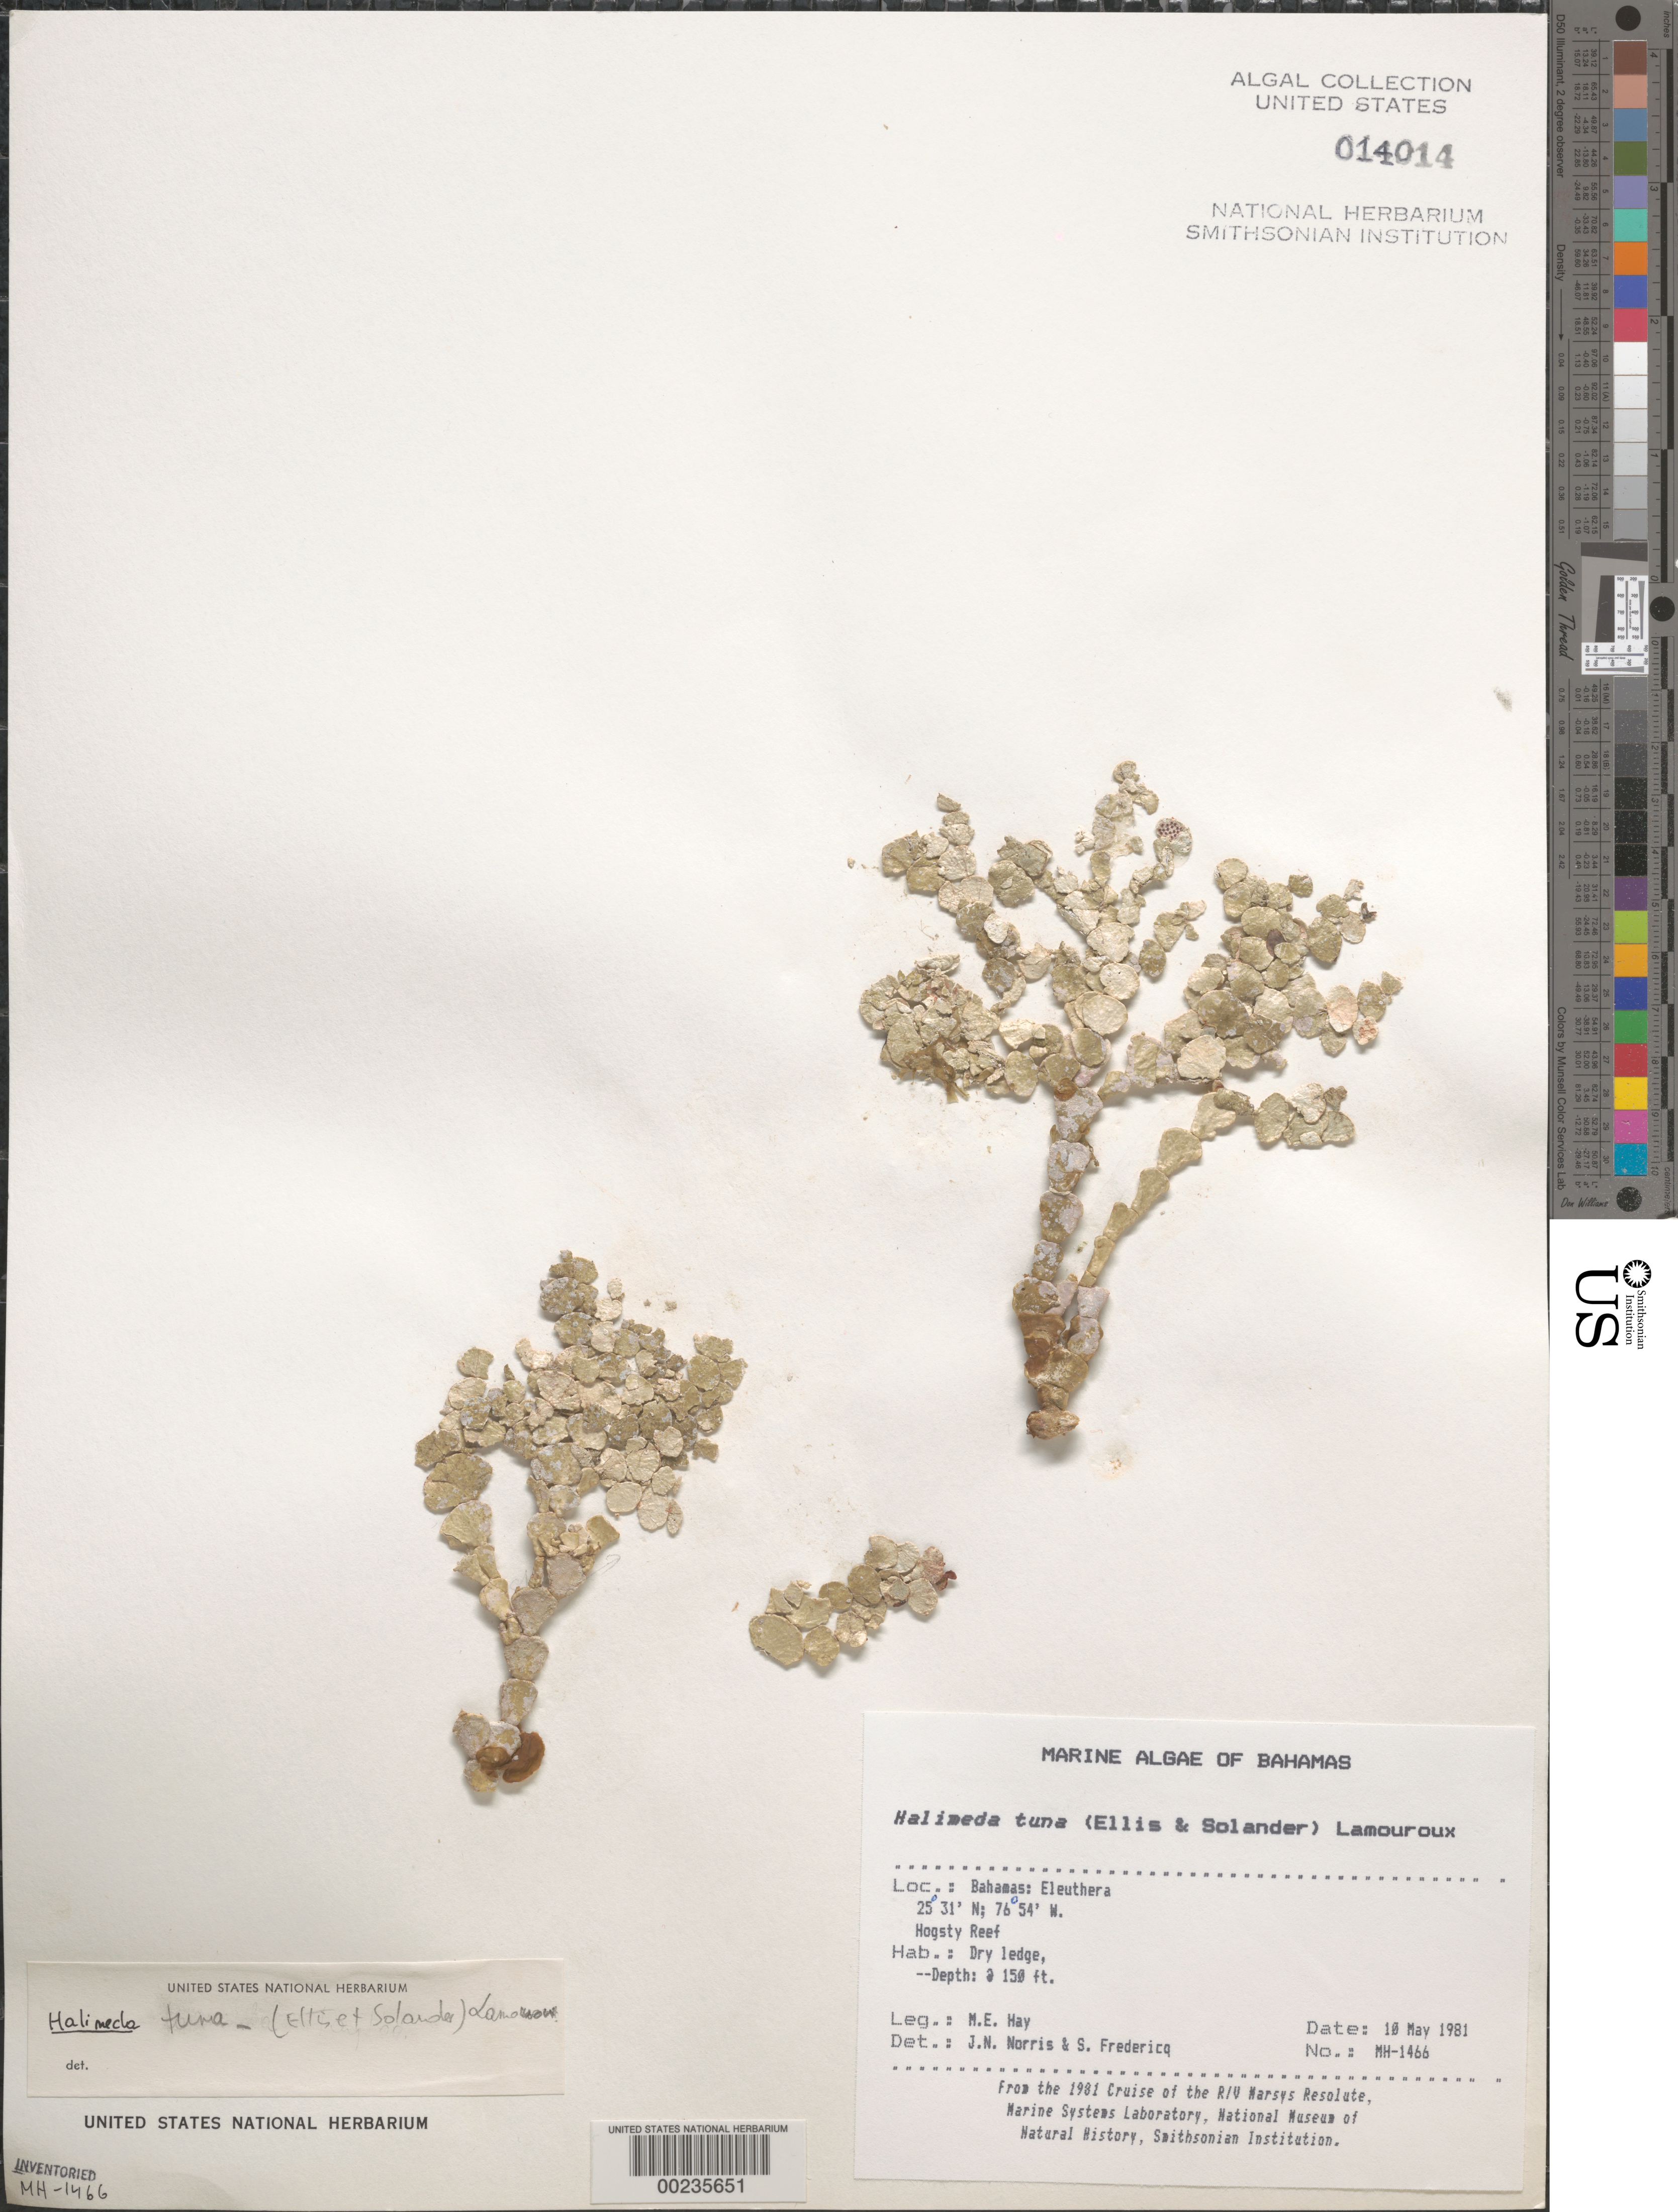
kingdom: Plantae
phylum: Chlorophyta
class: Ulvophyceae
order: Bryopsidales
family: Halimedaceae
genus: Halimeda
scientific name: Halimeda tuna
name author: (J. Ellis & Sol.) J.V.Lamouroux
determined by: Norris, J. N.; Fredericq, S.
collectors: M. E. Hay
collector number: MEH-1466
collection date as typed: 10 May 1981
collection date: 1981-05-10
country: Bahamas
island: Eleuthera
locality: Hogsty Reef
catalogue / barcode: US 14014